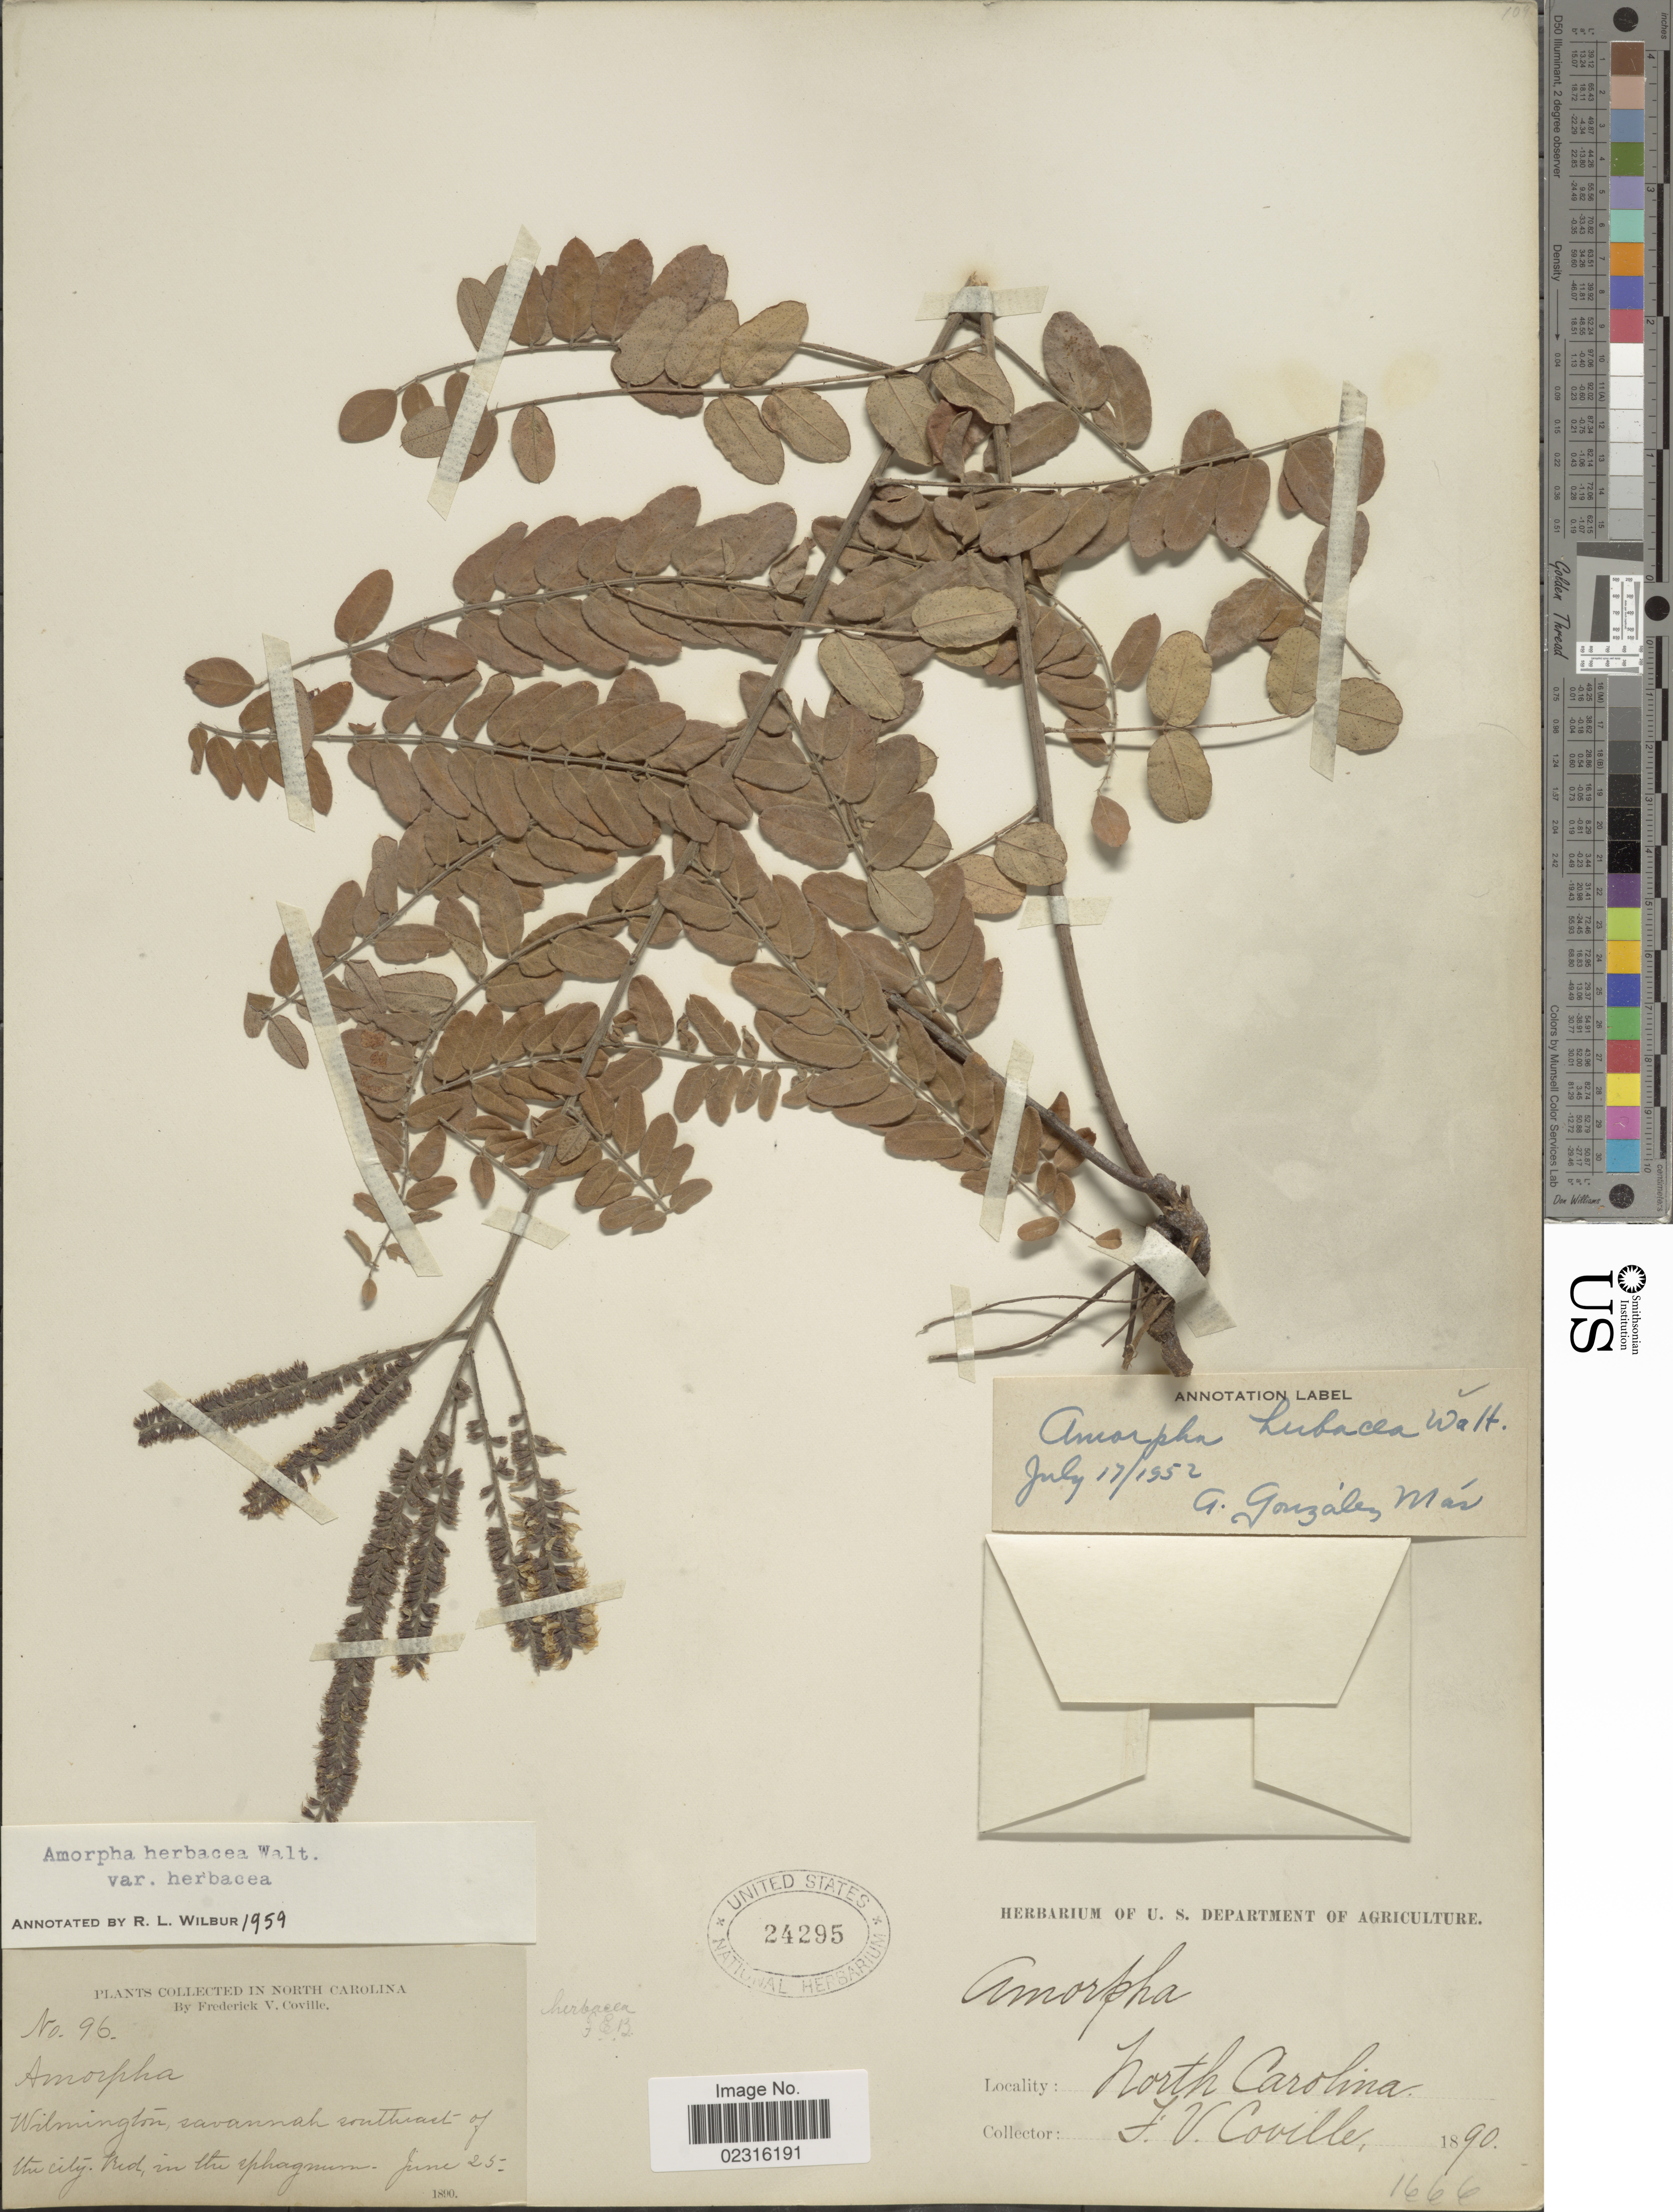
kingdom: Plantae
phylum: Tracheophyta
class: Magnoliopsida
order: Fabales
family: Fabaceae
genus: Amorpha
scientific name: Amorpha herbacea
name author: Schltdl.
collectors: F. V. Coville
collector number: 96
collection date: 1890-06-25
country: United States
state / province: North Carolina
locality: Wilmington, savannah southeast of the city, in the sphagnum.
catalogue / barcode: US 24295